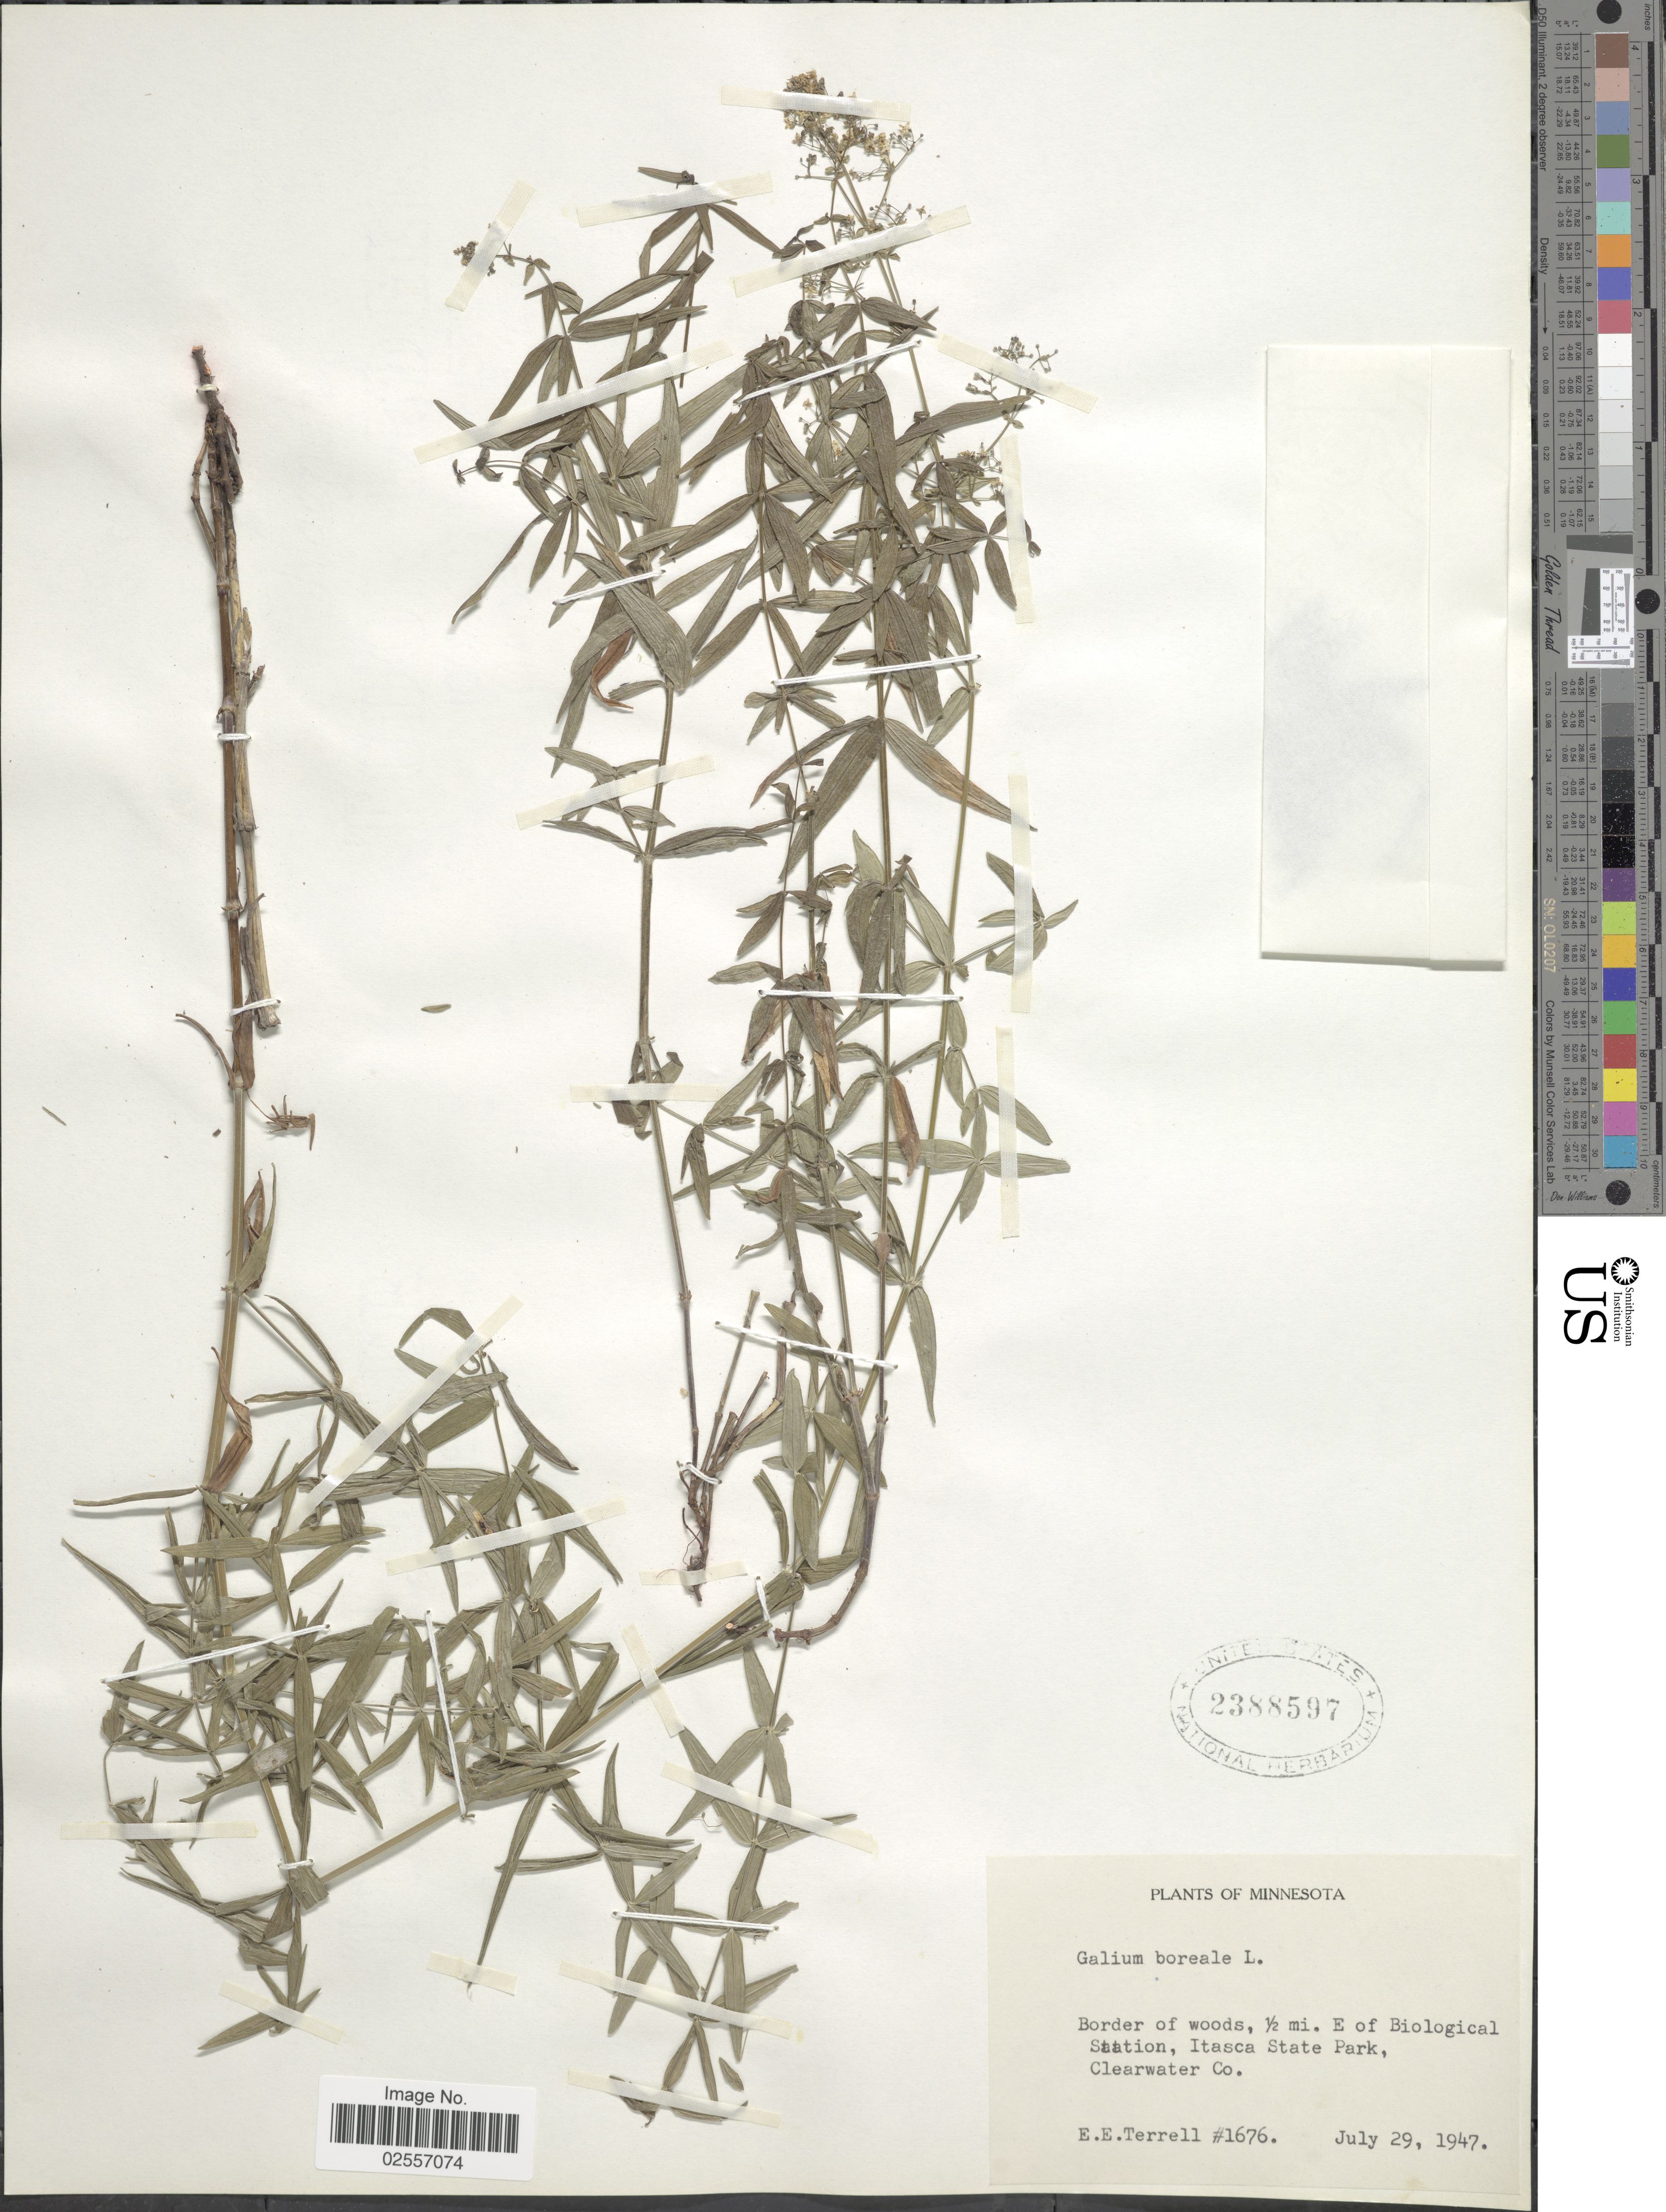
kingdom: Plantae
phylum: Tracheophyta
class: Magnoliopsida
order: Gentianales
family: Rubiaceae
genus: Galium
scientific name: Galium boreale L.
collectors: E. E. Terrell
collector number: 1676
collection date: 1947-07-29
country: United States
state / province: Minnesota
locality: Border of woods, ½ mi. E of Biological Station, Itasca State Park, Clearwater Co.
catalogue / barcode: US 2388597